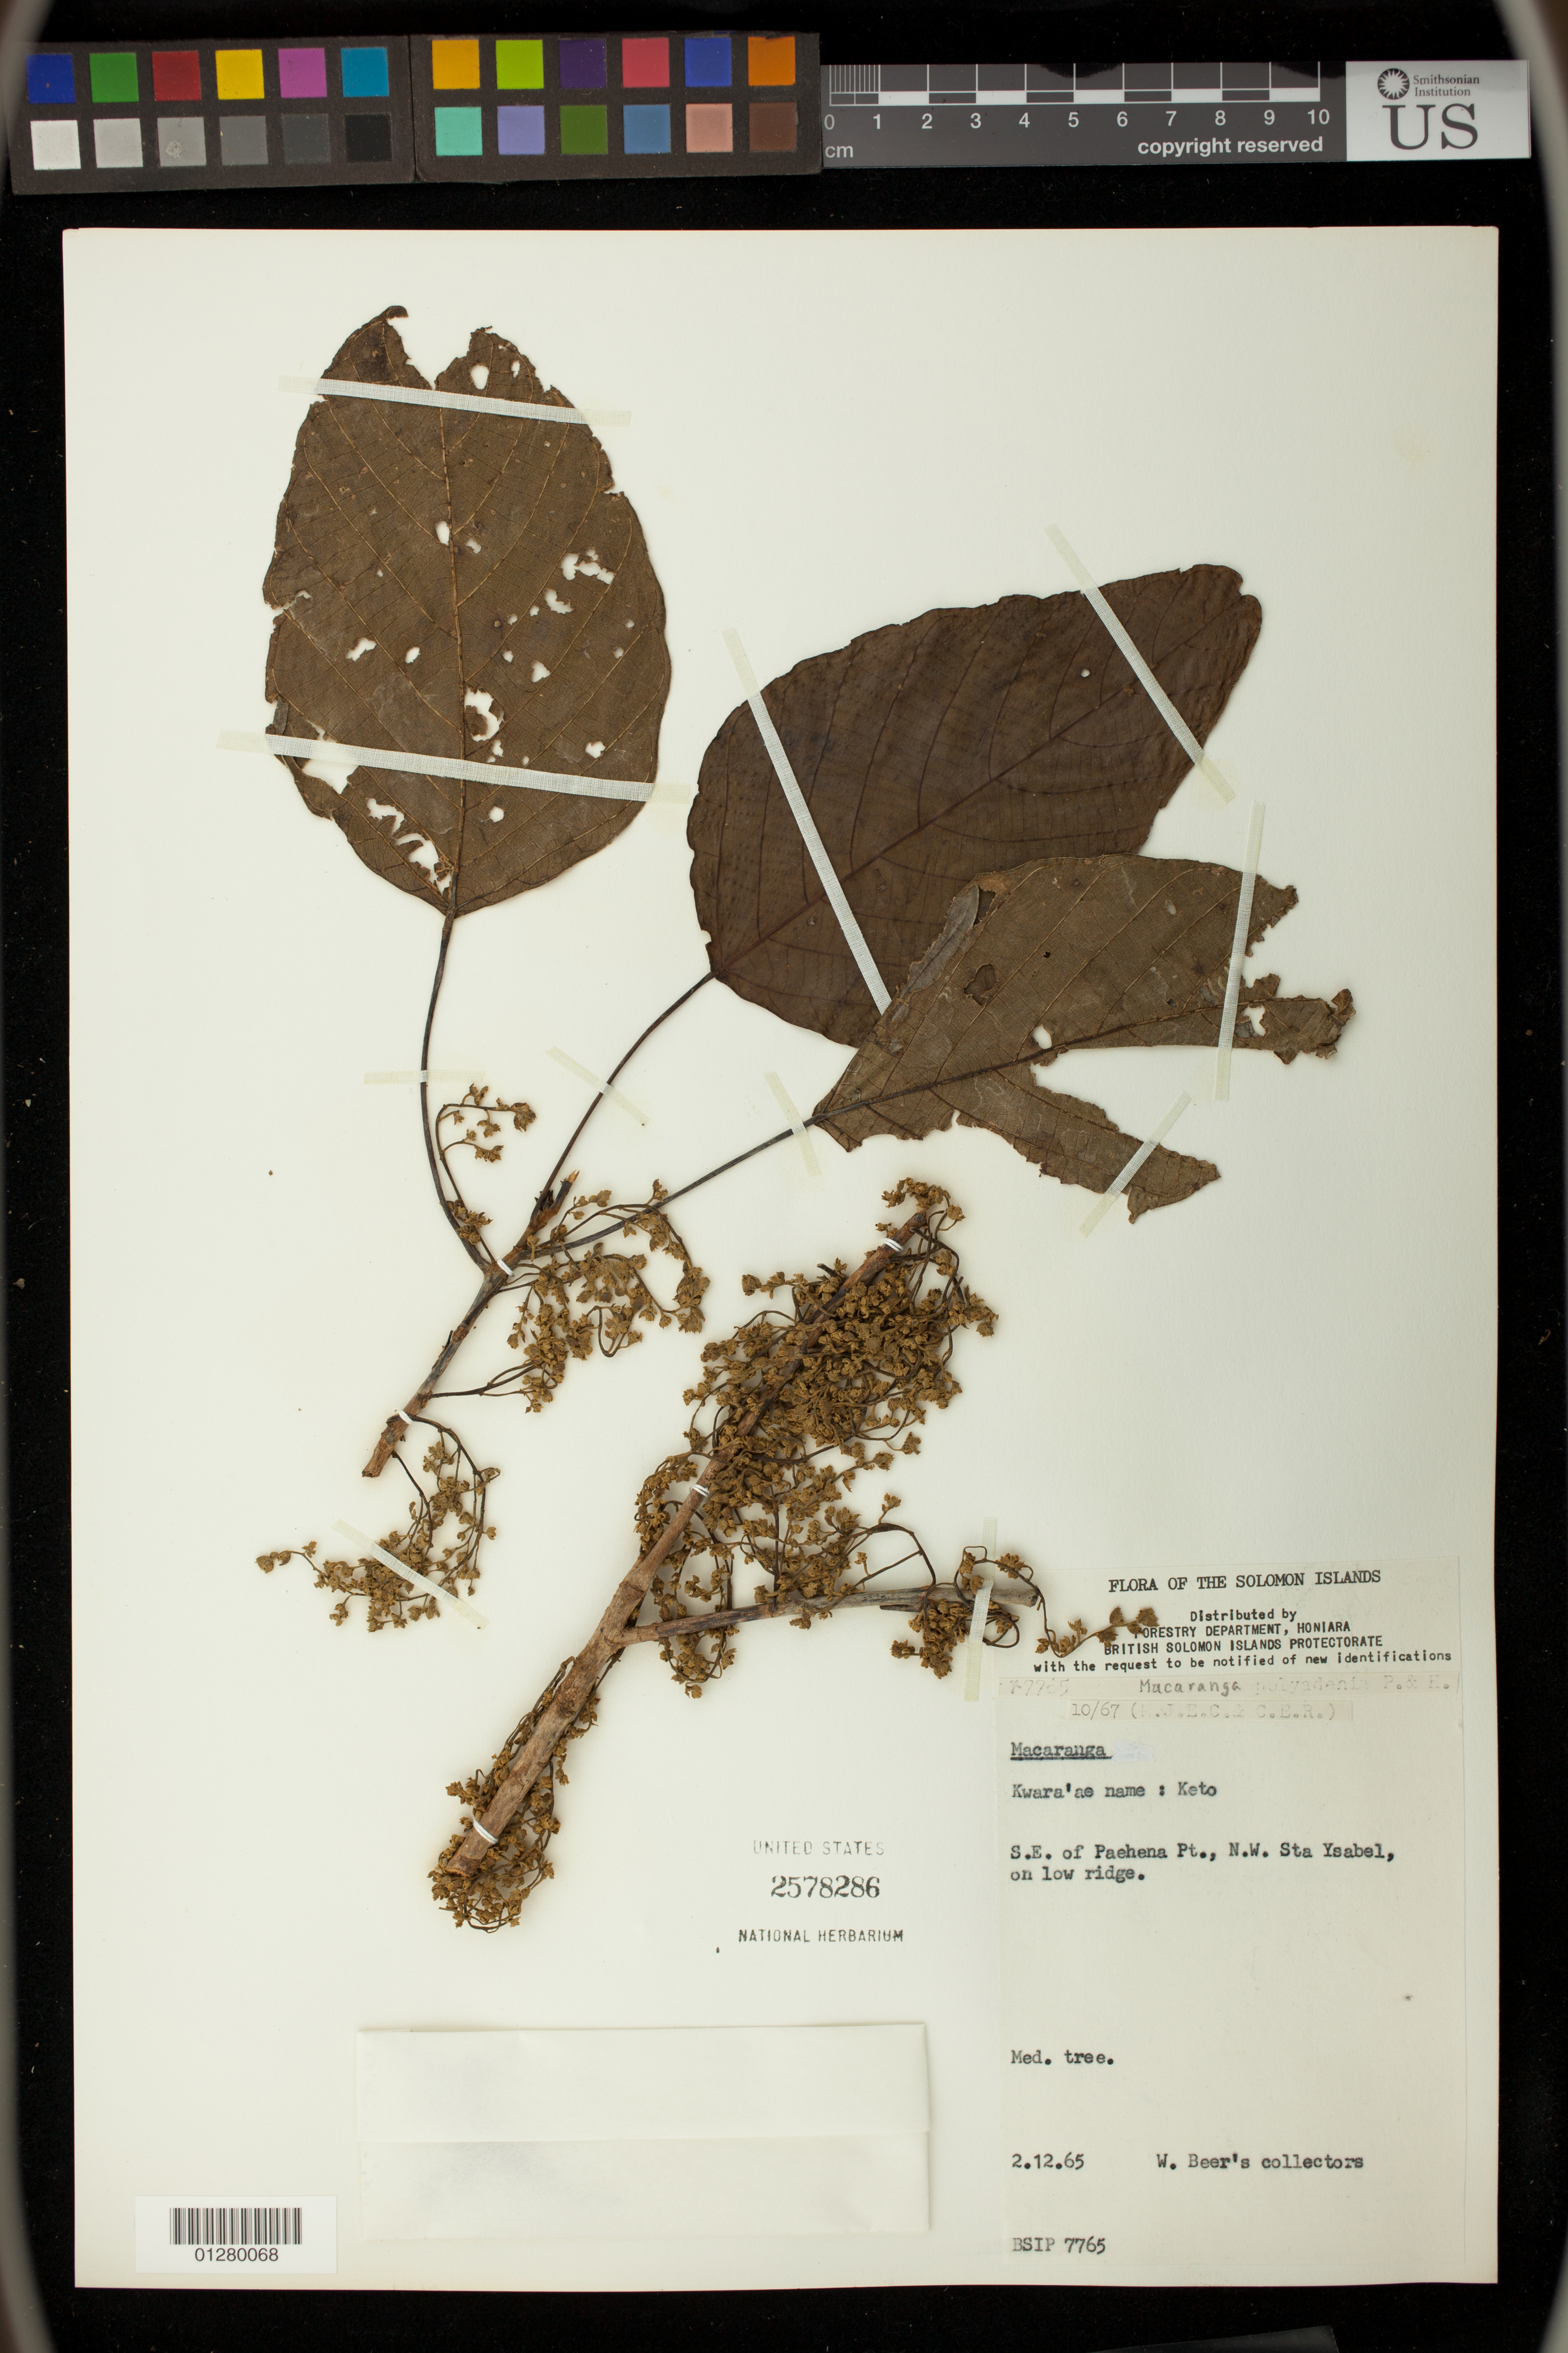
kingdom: Plantae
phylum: Tracheophyta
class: Magnoliopsida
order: Malpighiales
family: Euphorbiaceae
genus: Macaranga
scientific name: Macaranga polyadenia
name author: Pax & K. Hoffm.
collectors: W. Beer's Collectors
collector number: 7765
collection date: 1965-12-02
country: Solomon Islands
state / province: Isabel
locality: S.E. of Paehena Pt., N.W. Sta Ysabel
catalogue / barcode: US 2578286